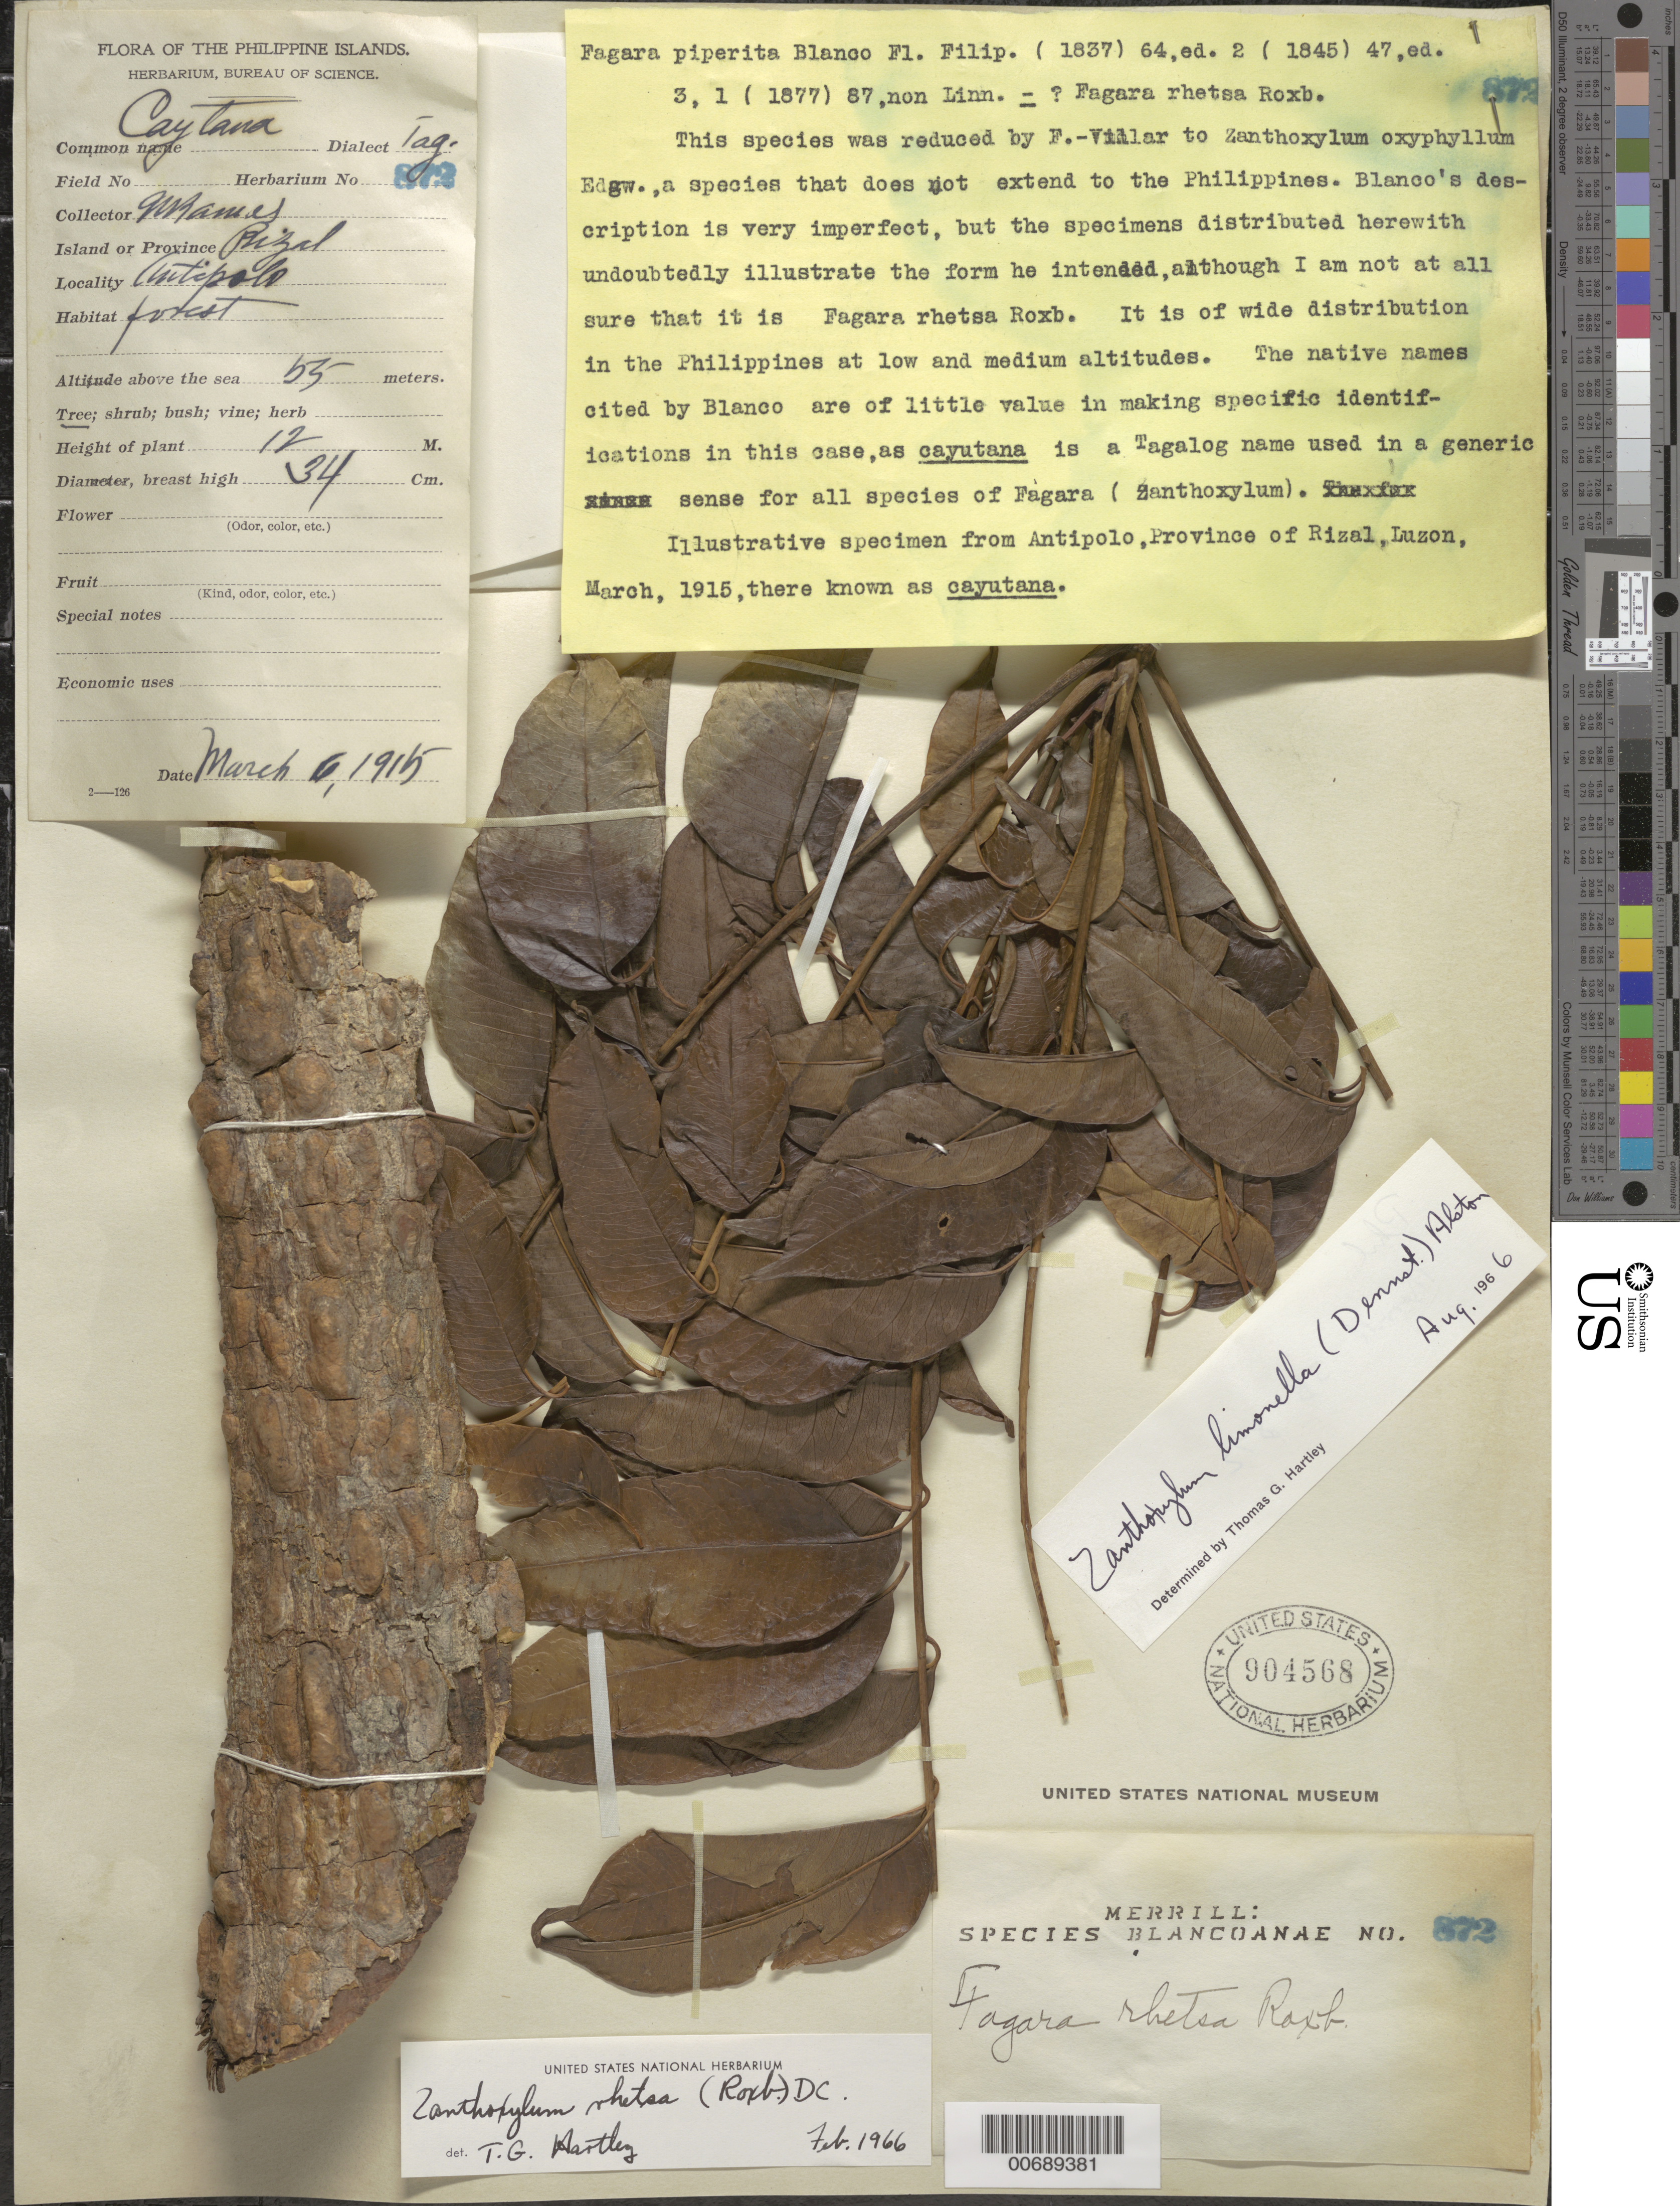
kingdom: Plantae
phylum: Tracheophyta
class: Magnoliopsida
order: Sapindales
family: Rutaceae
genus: Zanthoxylum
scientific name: Zanthoxylum limonella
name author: (Dennst.) Alston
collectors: M. Ramos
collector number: Sp. Blancoan. 0872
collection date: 1915-03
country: Philippines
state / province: Calabarzon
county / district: Rizal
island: Luzon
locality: Antipolo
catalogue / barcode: US 904568